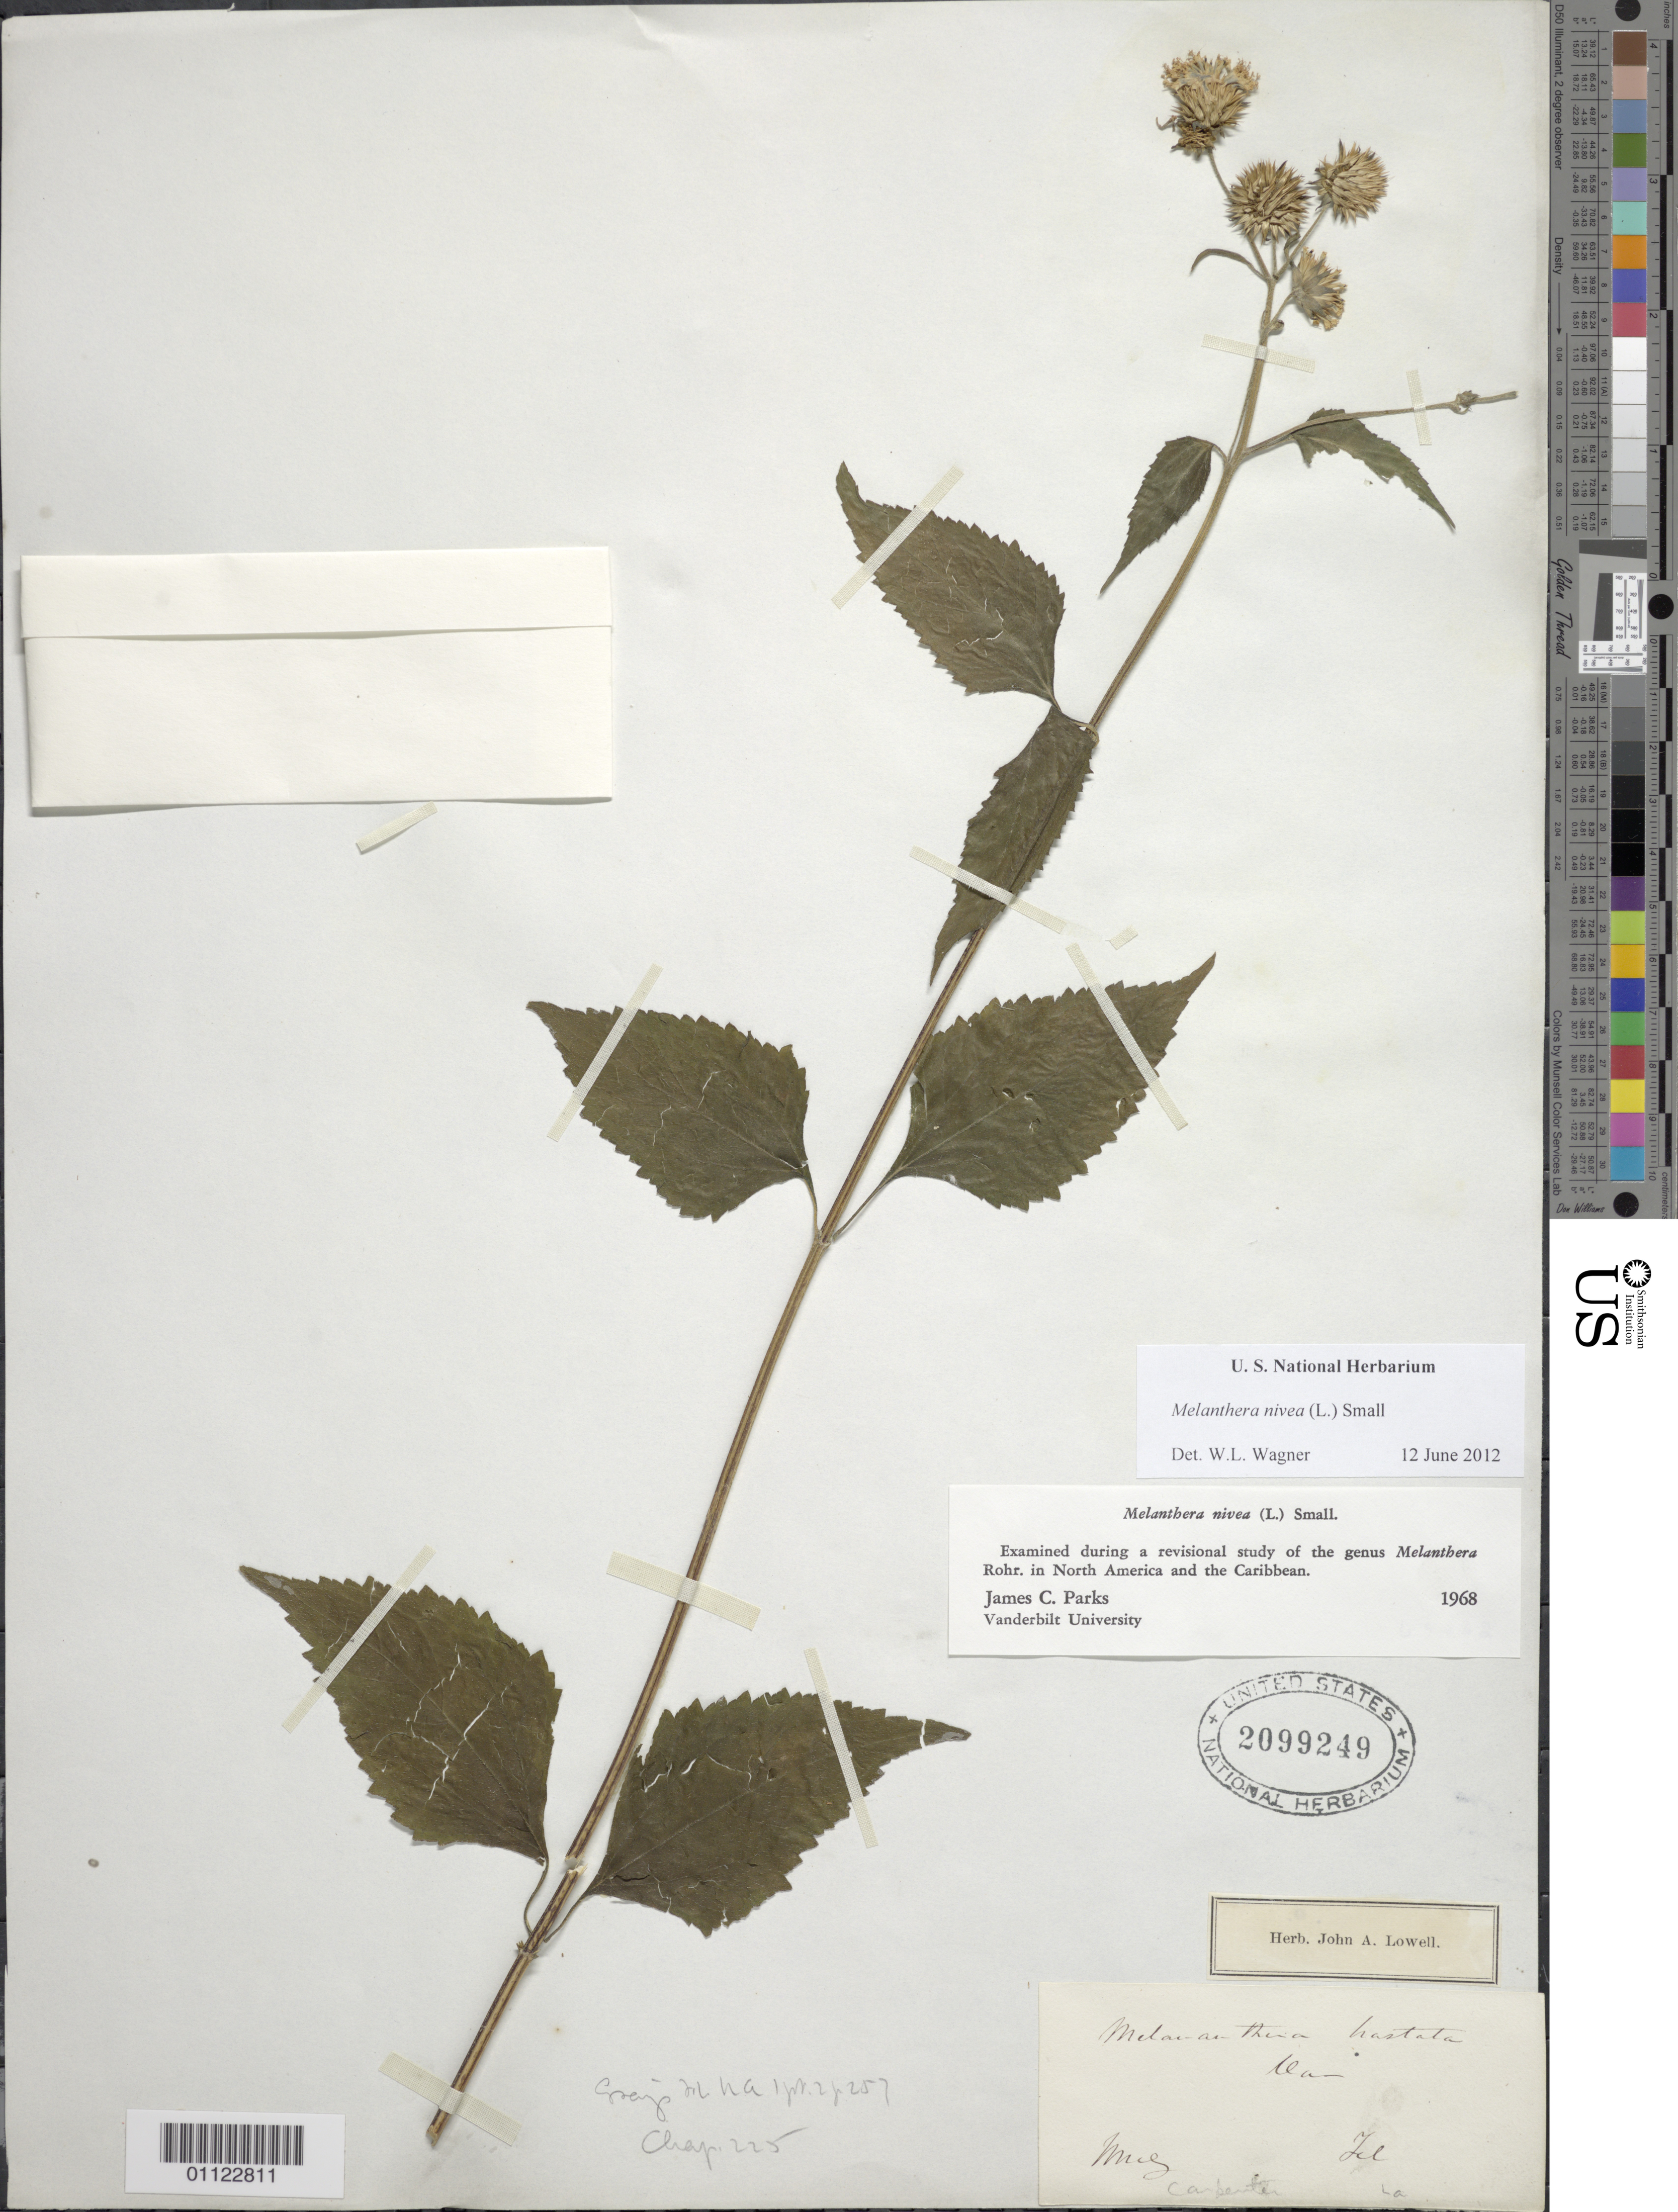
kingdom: Plantae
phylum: Tracheophyta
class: Magnoliopsida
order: Asterales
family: Asteraceae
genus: Melanthera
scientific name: Melanthera nivea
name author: (L.) Small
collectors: J. A. Lowell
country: United States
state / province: Louisiana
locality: Carpenter ?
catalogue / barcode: US 2099249